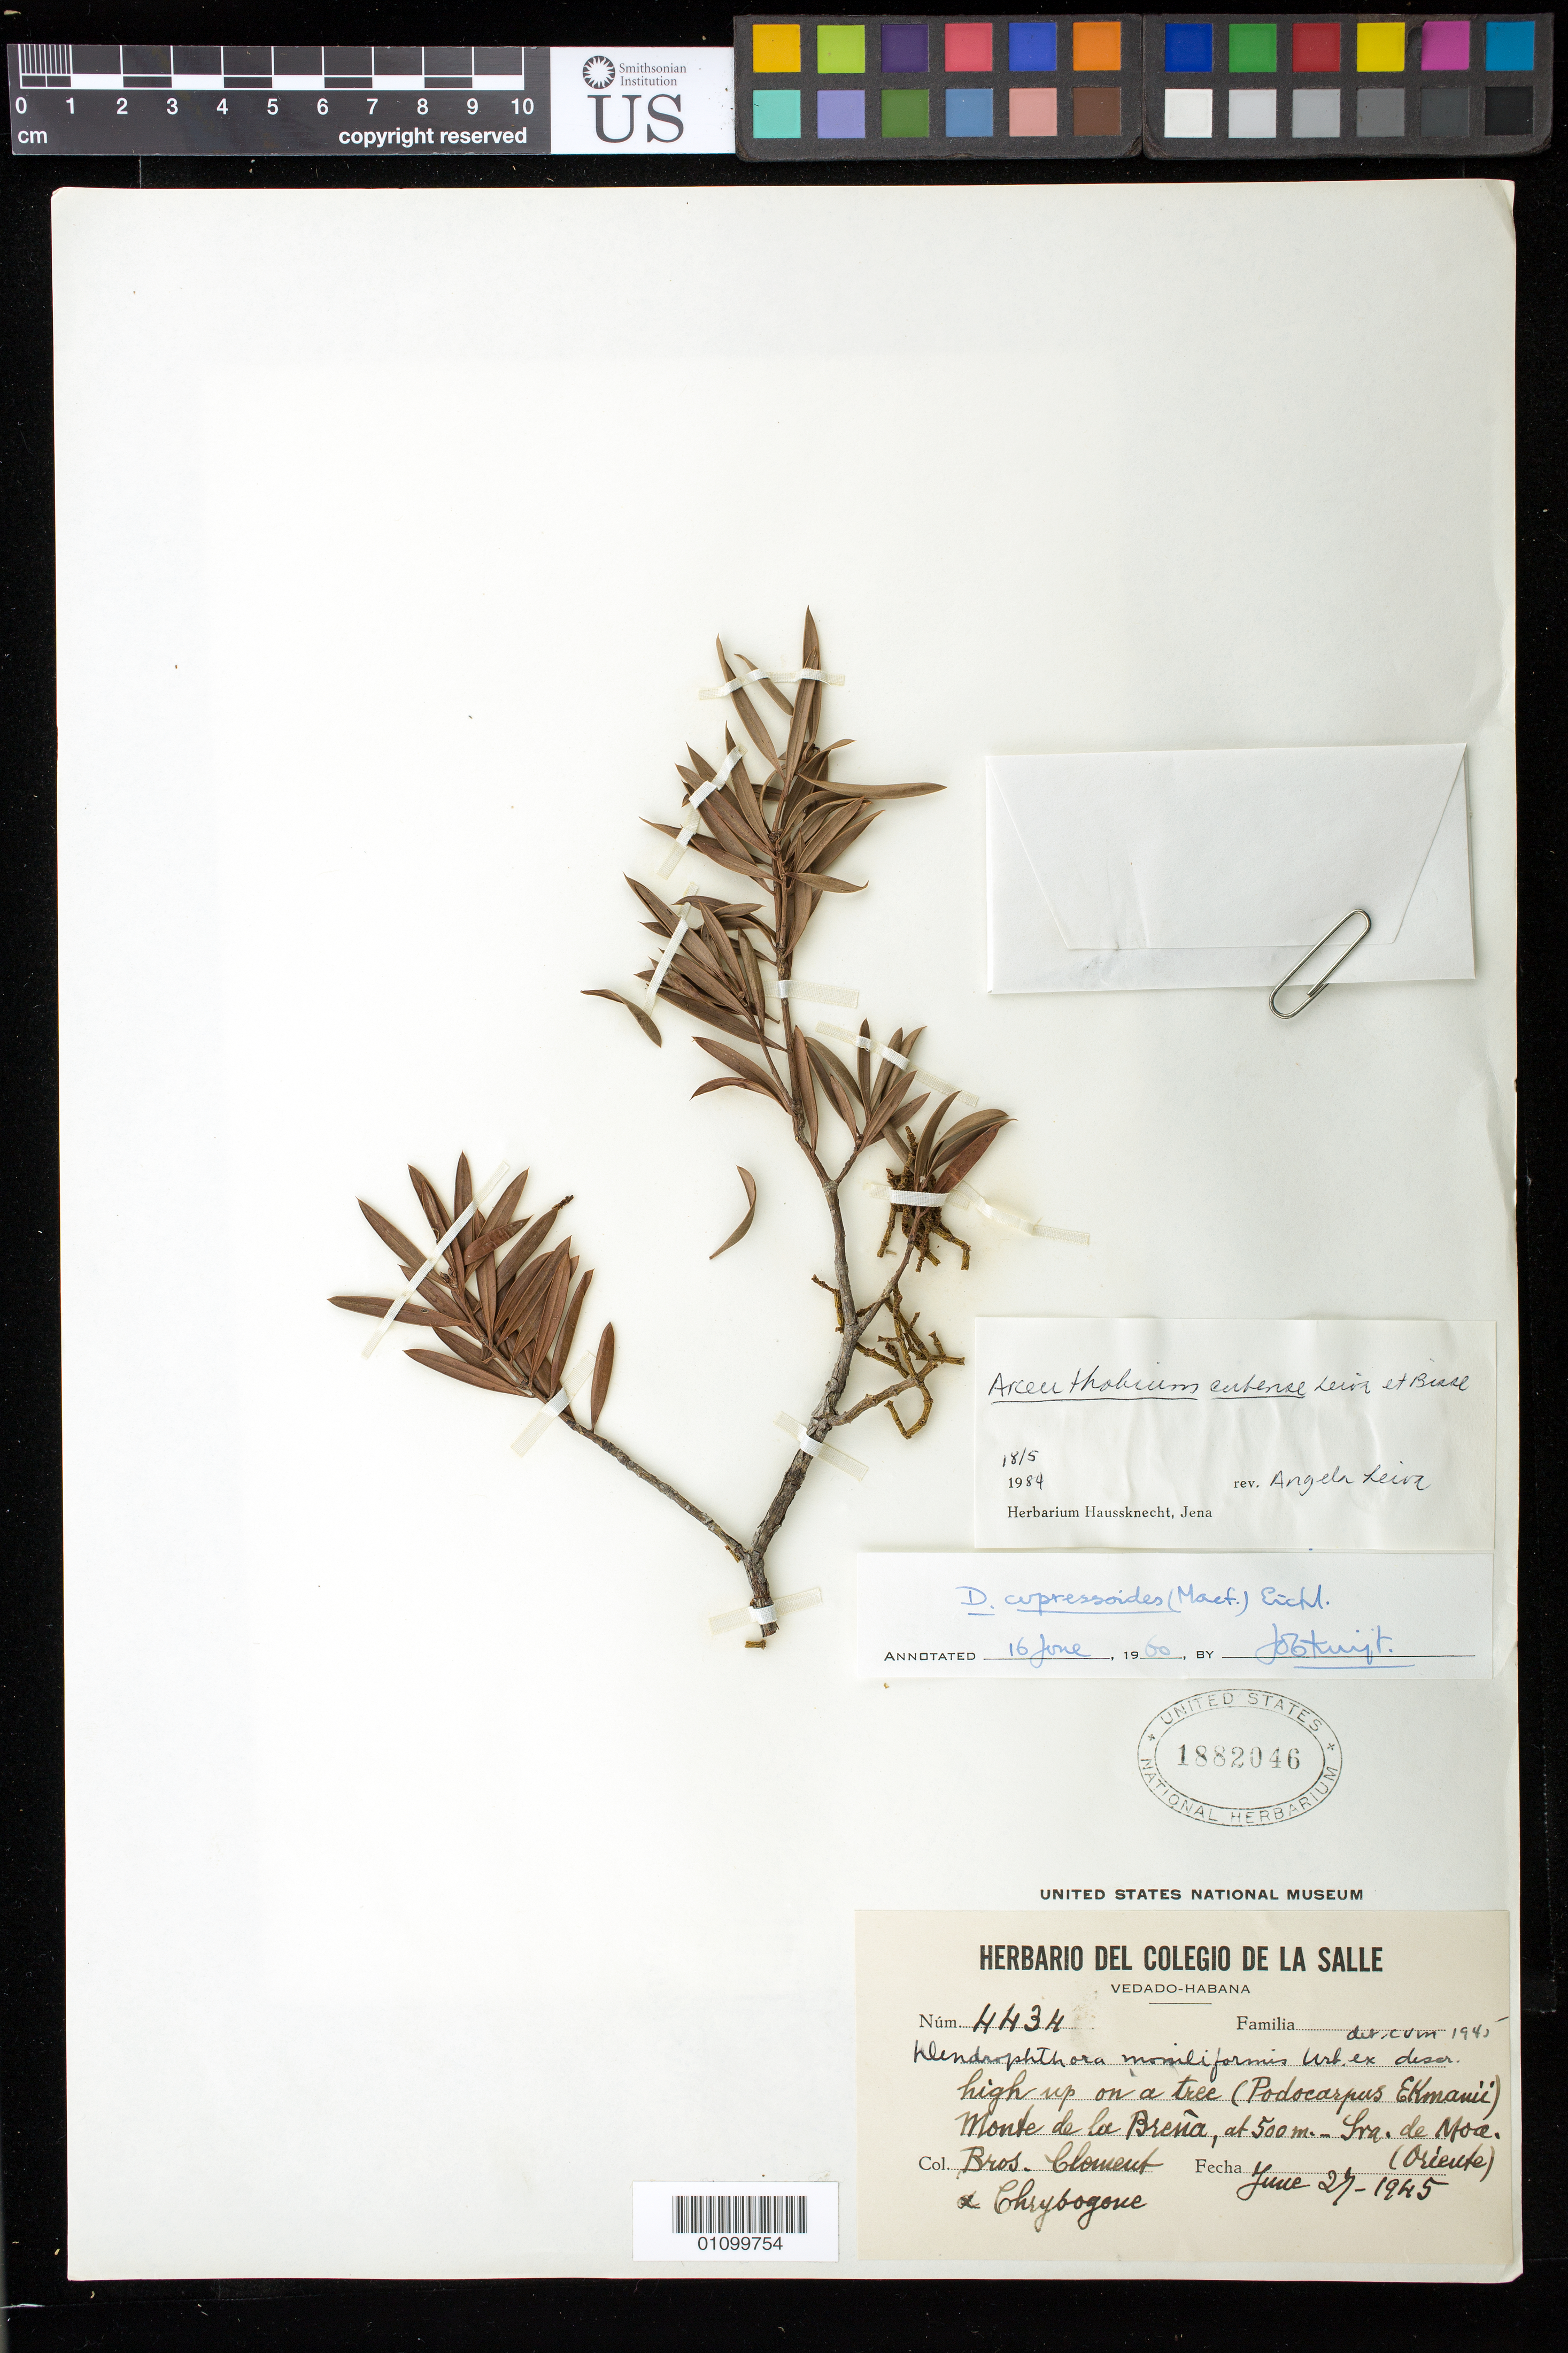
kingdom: Plantae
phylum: Tracheophyta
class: Magnoliopsida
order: Santalales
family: Viscaceae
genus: Arceuthobium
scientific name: Arceuthobium cubense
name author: Leiva & Bisse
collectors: B. Clement & B. Chrysogone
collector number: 4434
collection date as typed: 27 Jun 1945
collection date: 1945-06-27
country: Cuba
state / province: Holguín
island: Cuba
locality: Monte de la Brena, Fra de Moa (Oriente)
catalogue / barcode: US 1882046